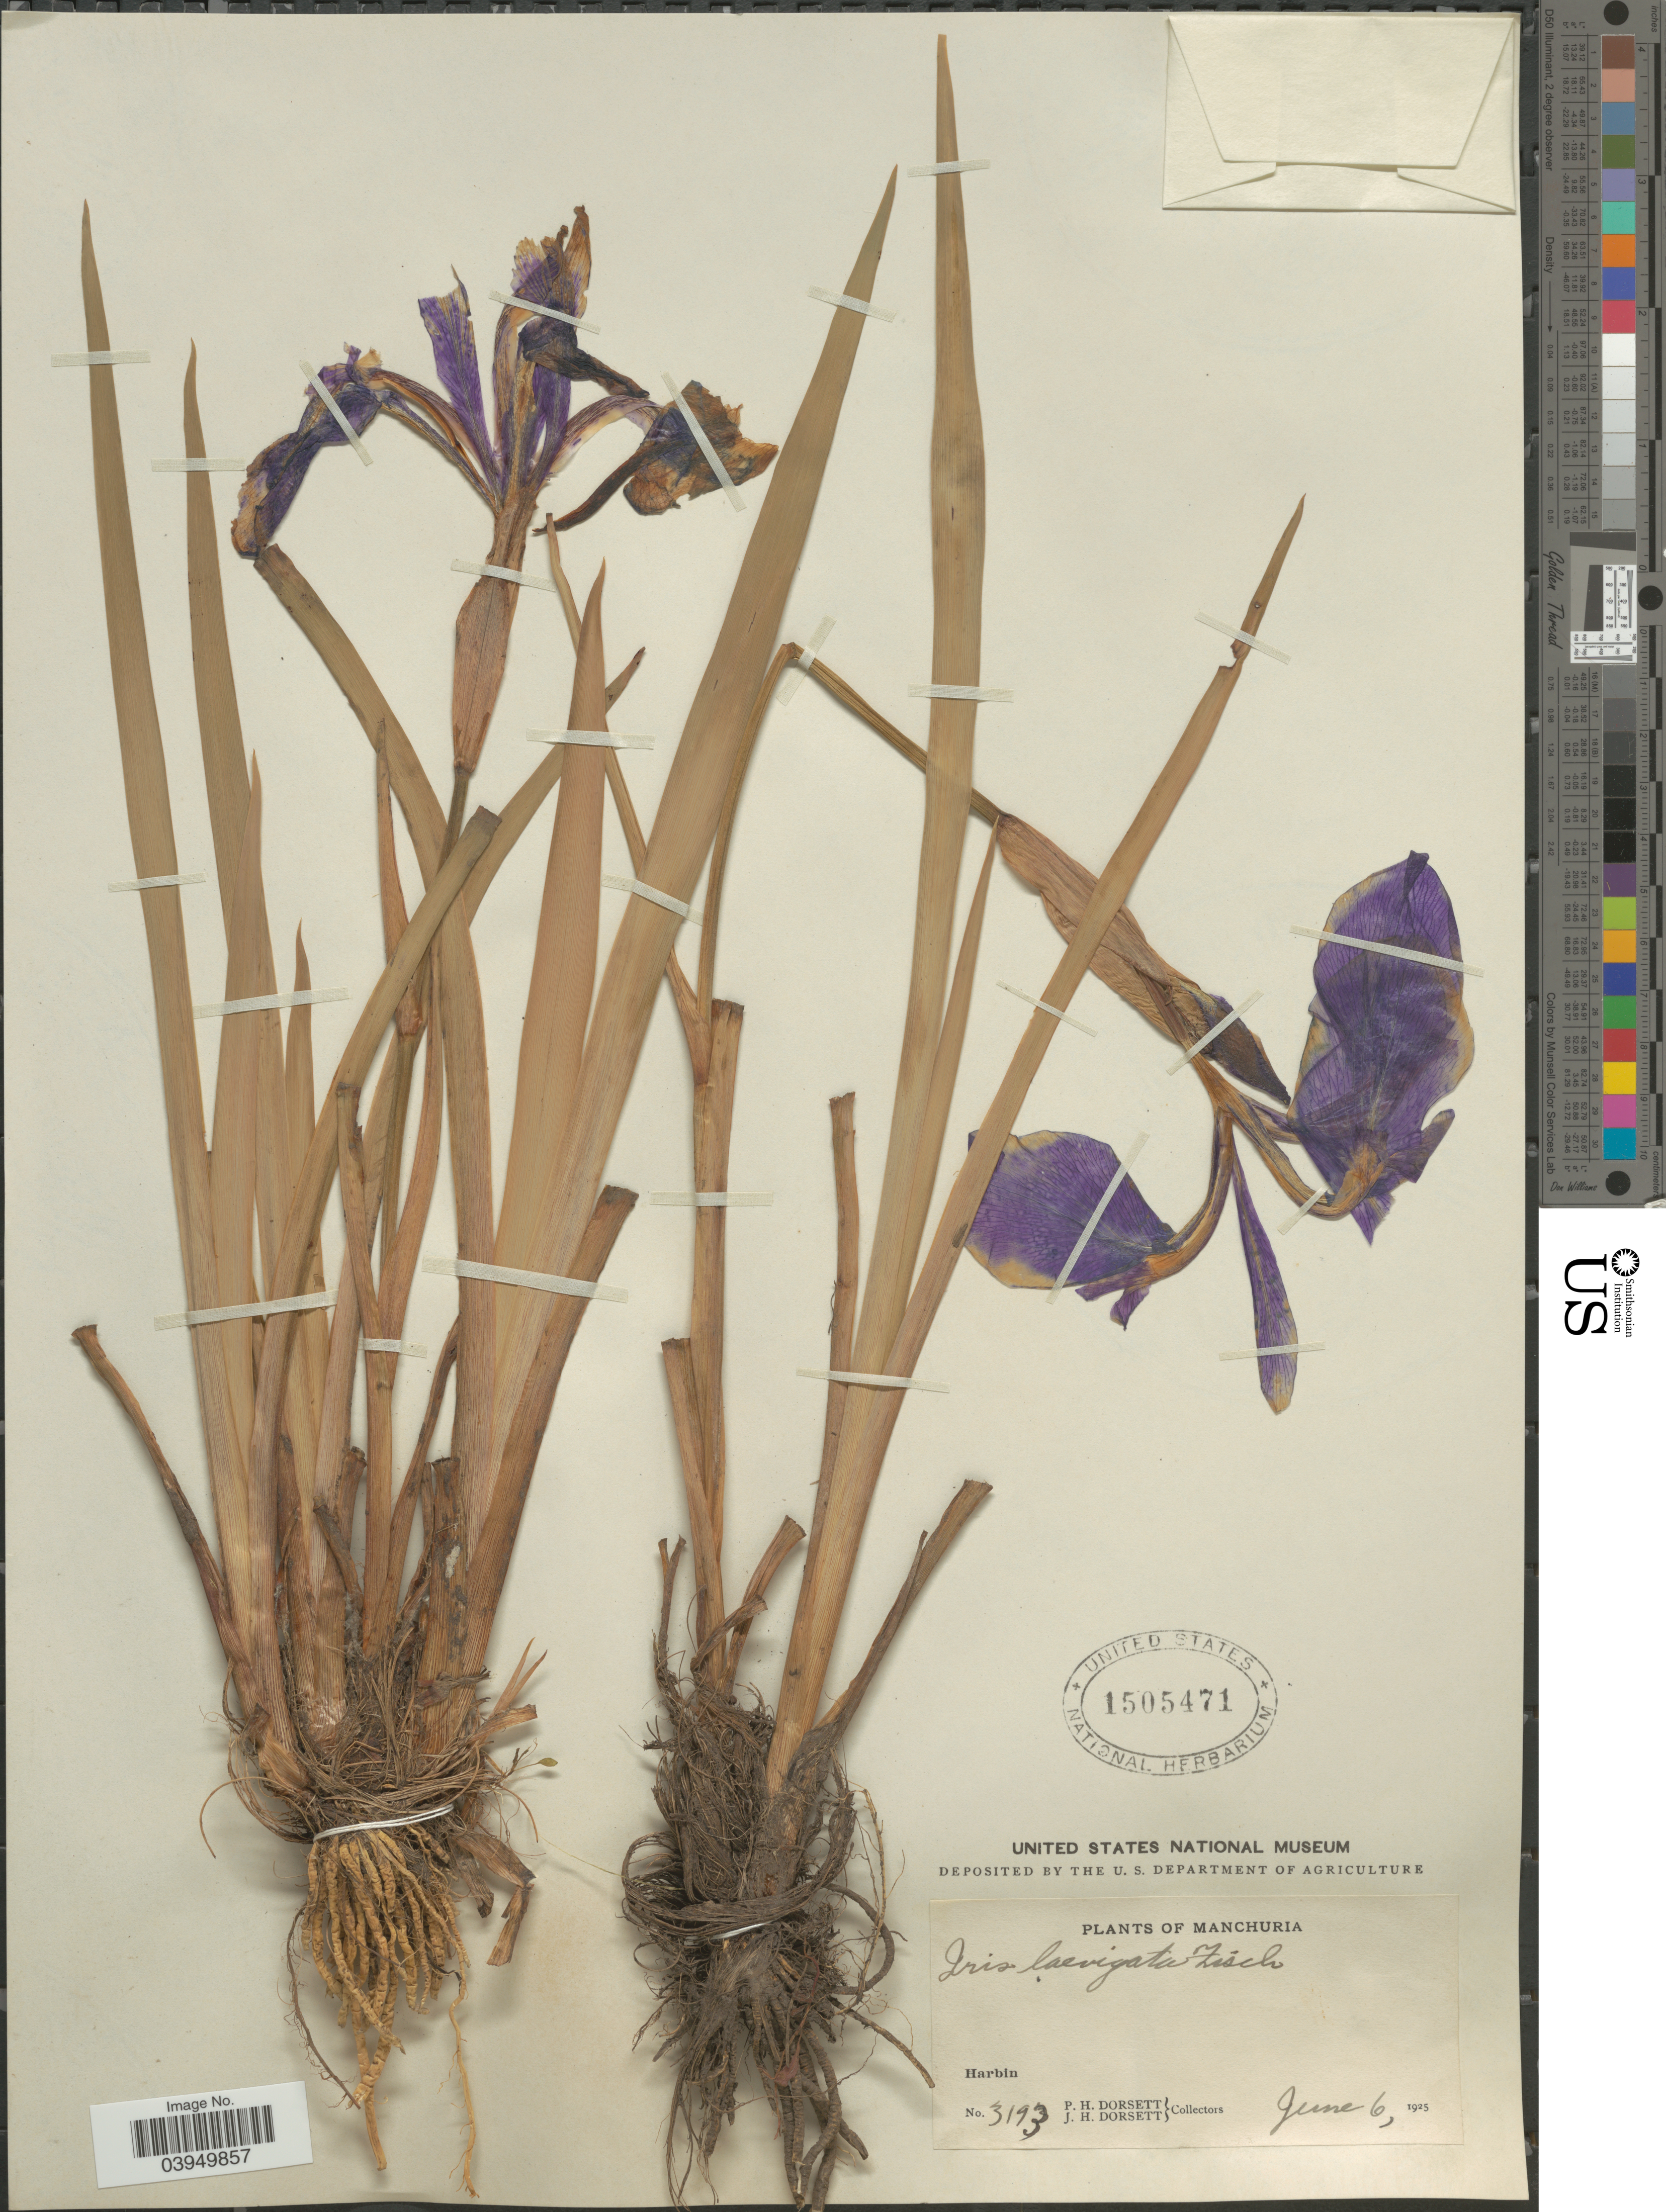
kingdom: Plantae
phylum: Tracheophyta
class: Liliopsida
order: Asparagales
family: Iridaceae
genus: Iris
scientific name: Iris laevigata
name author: Fisch.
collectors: P. H. Dorsett & J. Dorsett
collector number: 3193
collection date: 1925-06-06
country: China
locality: Manchuria. Harbin.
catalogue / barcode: US 1505471